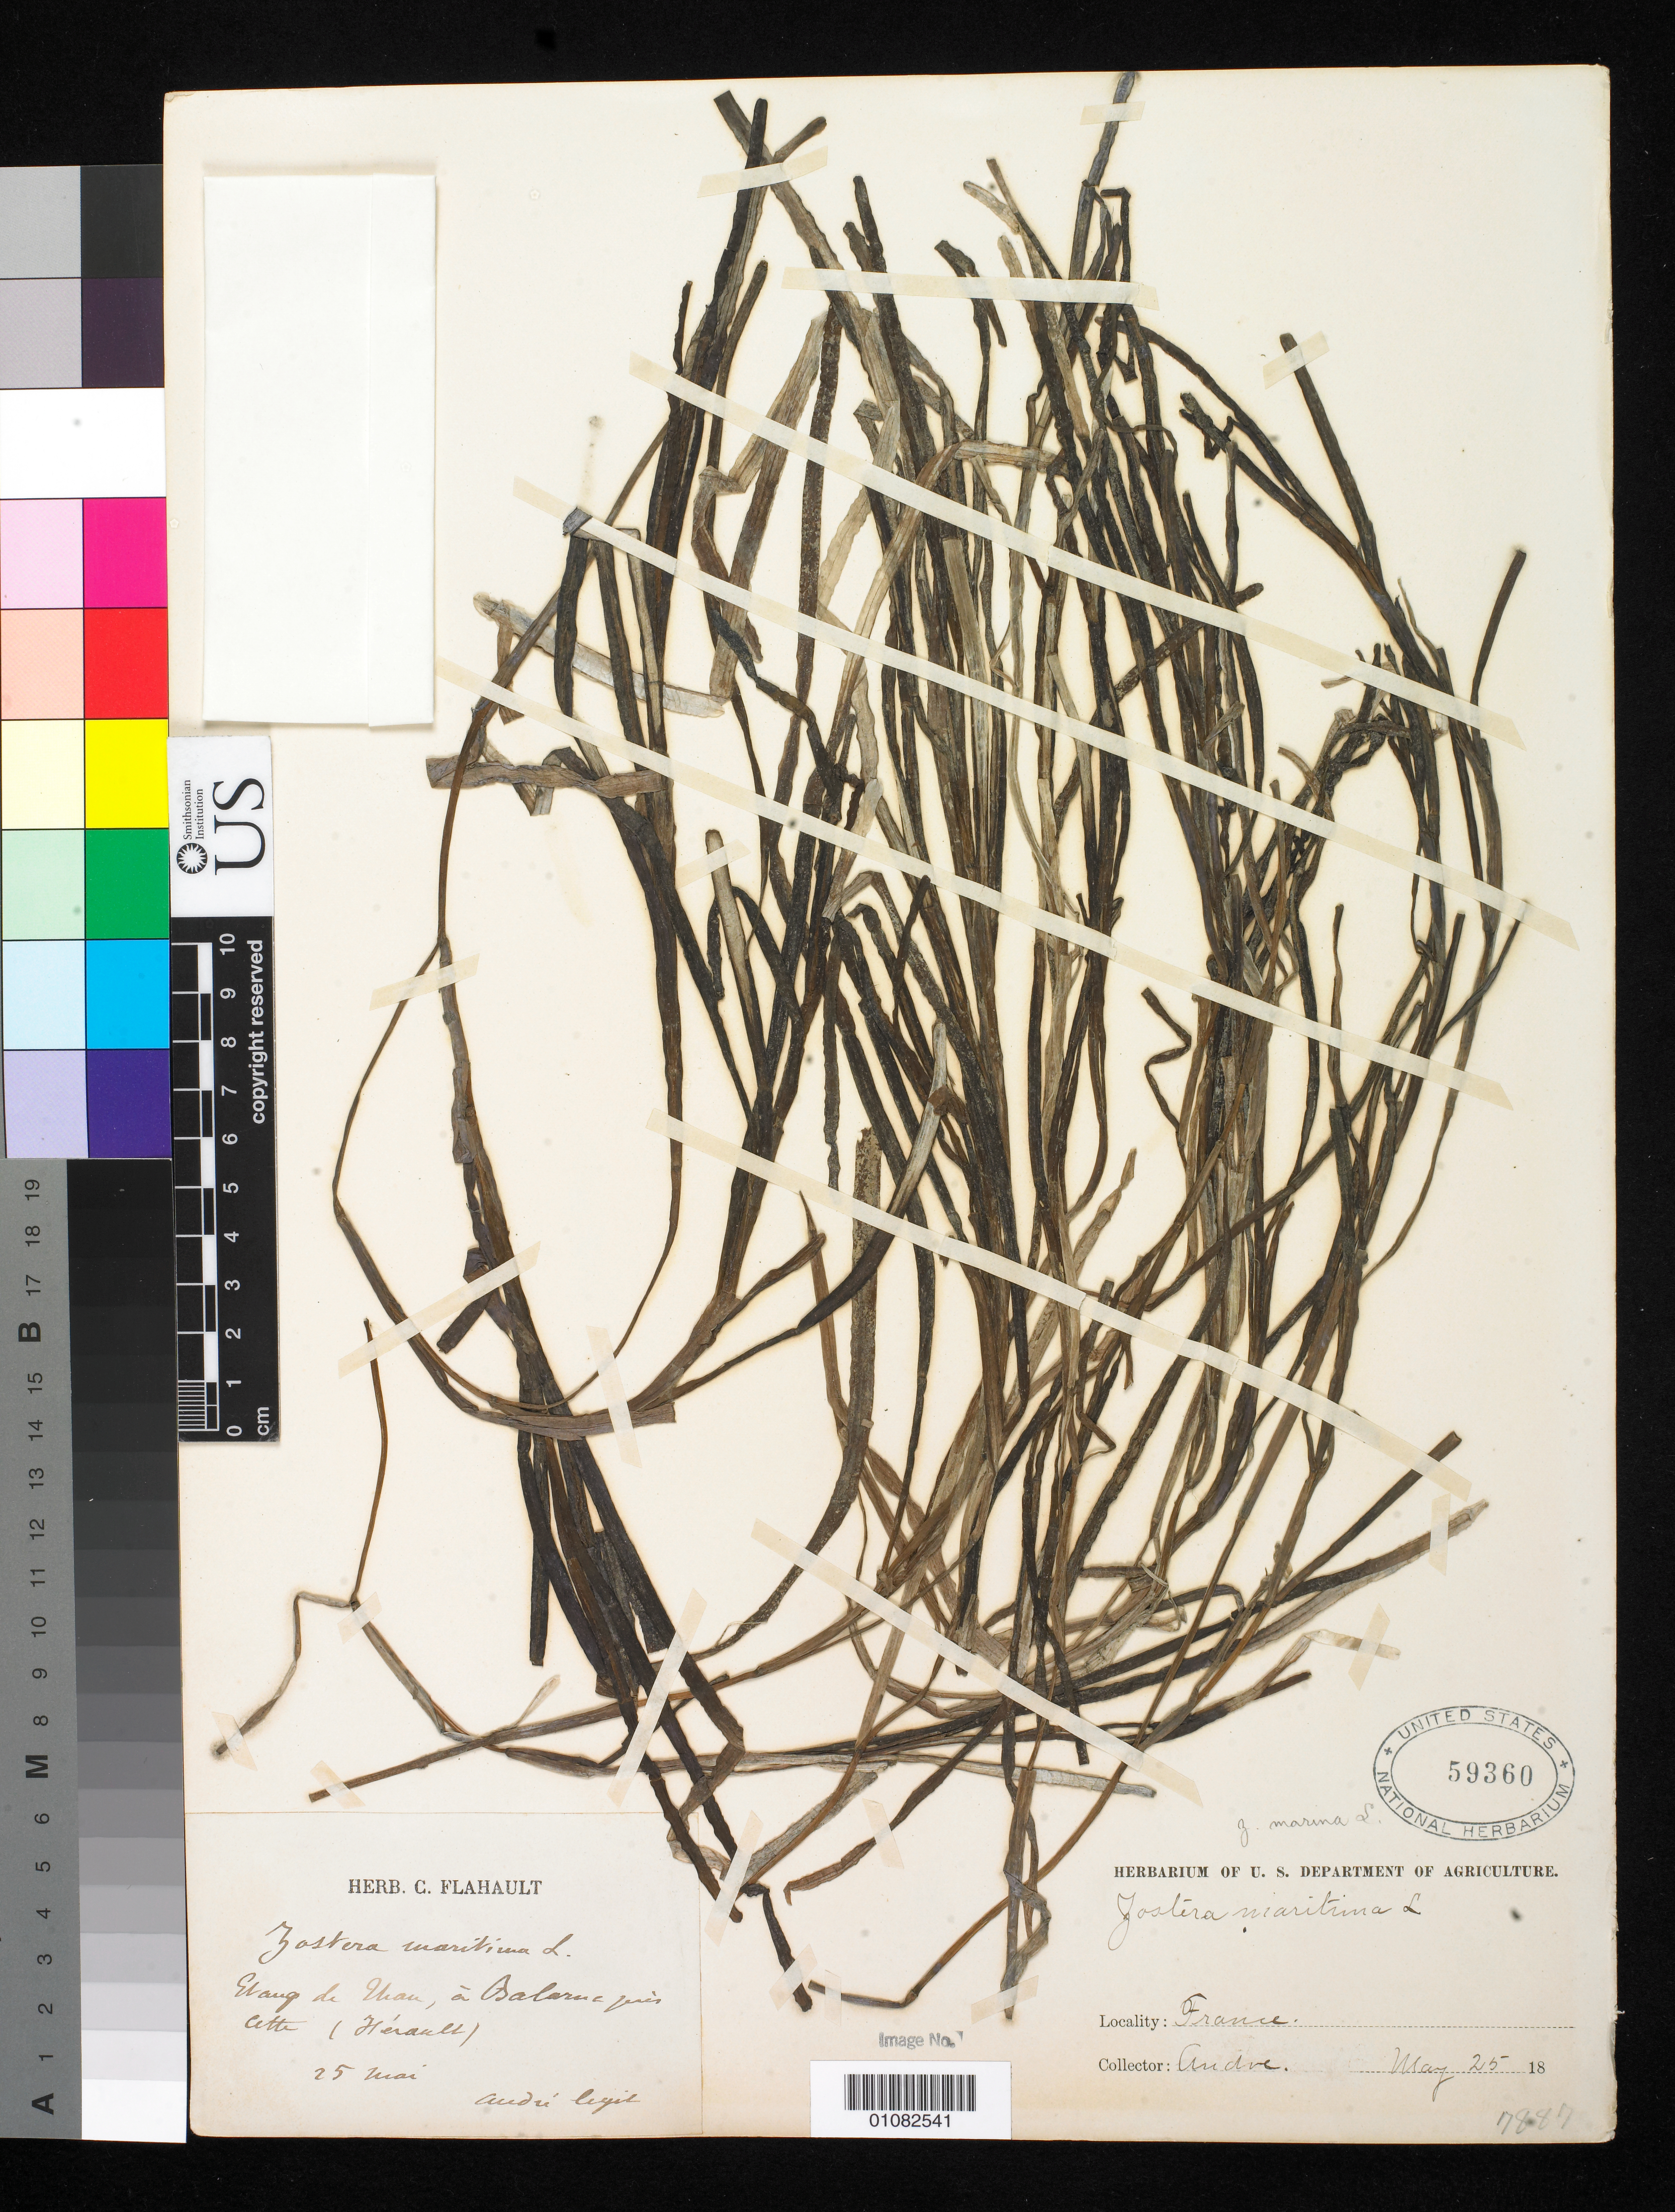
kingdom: Plantae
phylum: Tracheophyta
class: Liliopsida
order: Alismatales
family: Zosteraceae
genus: Zostera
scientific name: Zostera marina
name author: L.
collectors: André, --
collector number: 7887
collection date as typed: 25 May 18--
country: France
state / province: Occitanie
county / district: Hérault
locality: Etang de Vaux (Herault)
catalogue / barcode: US 59360